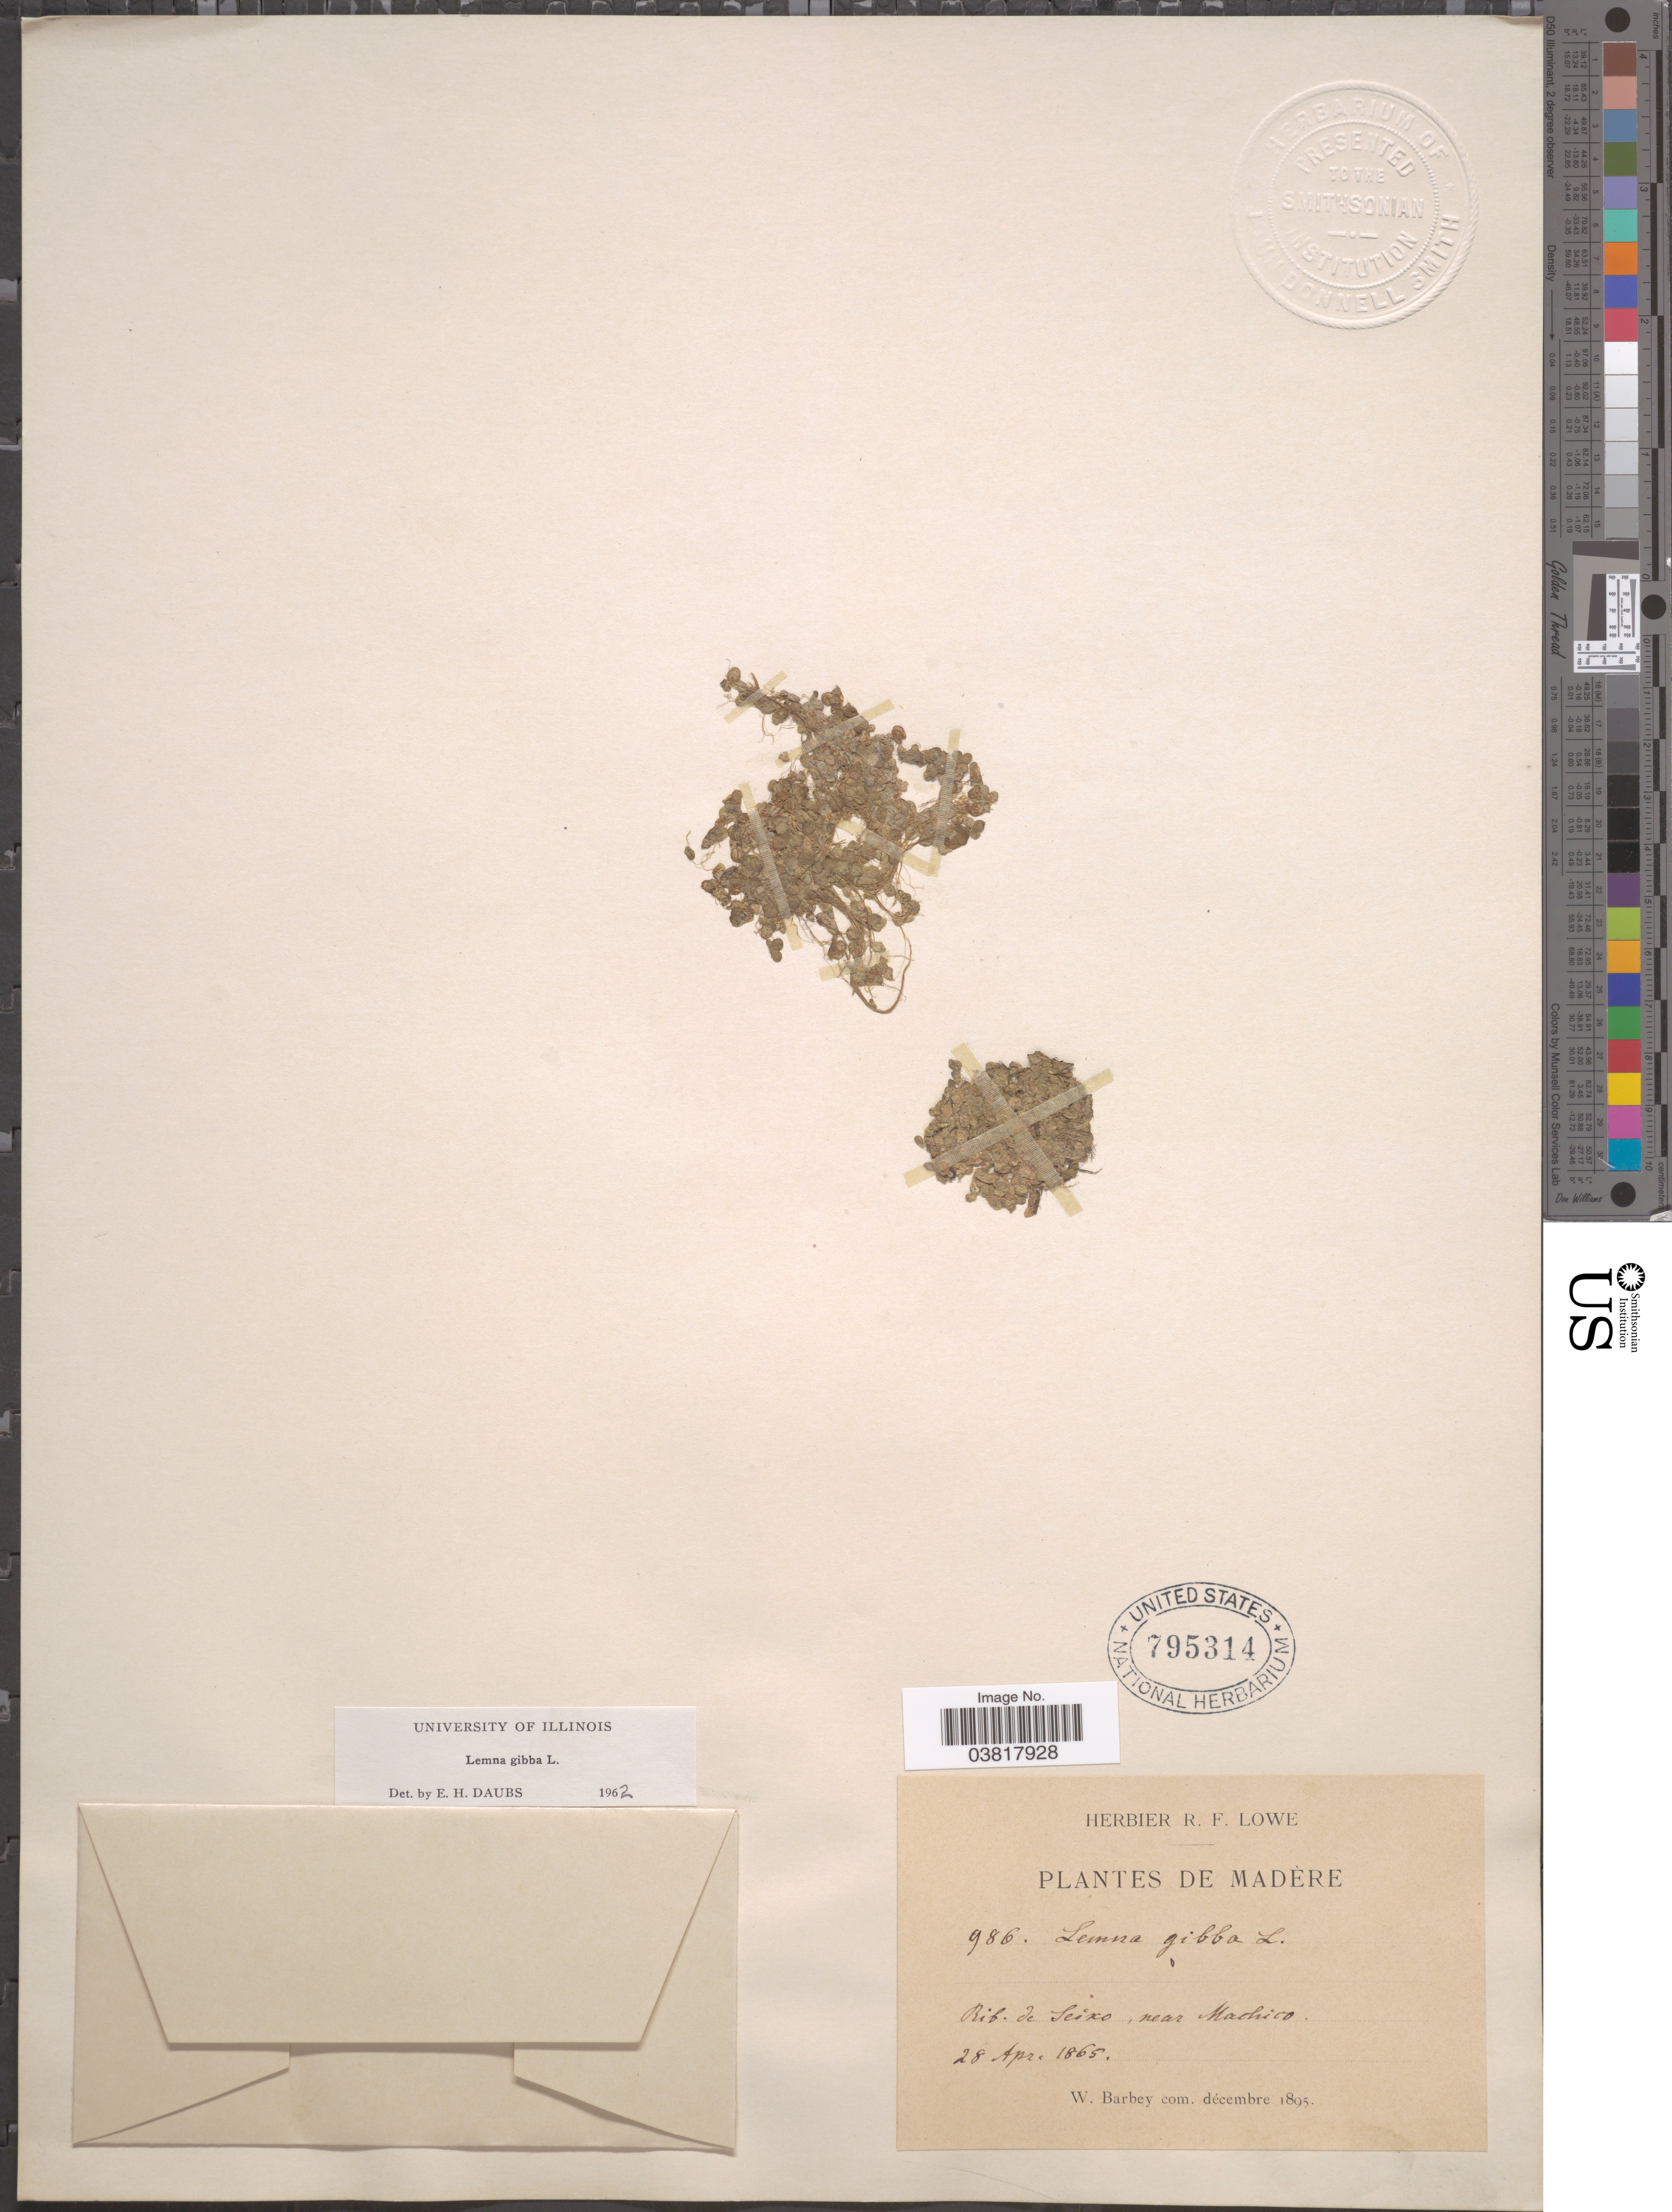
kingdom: Plantae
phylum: Tracheophyta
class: Liliopsida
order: Alismatales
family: Araceae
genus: Lemna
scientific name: Lemna gibba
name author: L.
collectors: W. Barbey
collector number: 986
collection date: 1865-04-28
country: Portugal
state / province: Madeira (Aut. Reg.)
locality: Bib de Seiro, near Machico.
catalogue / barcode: US 795314